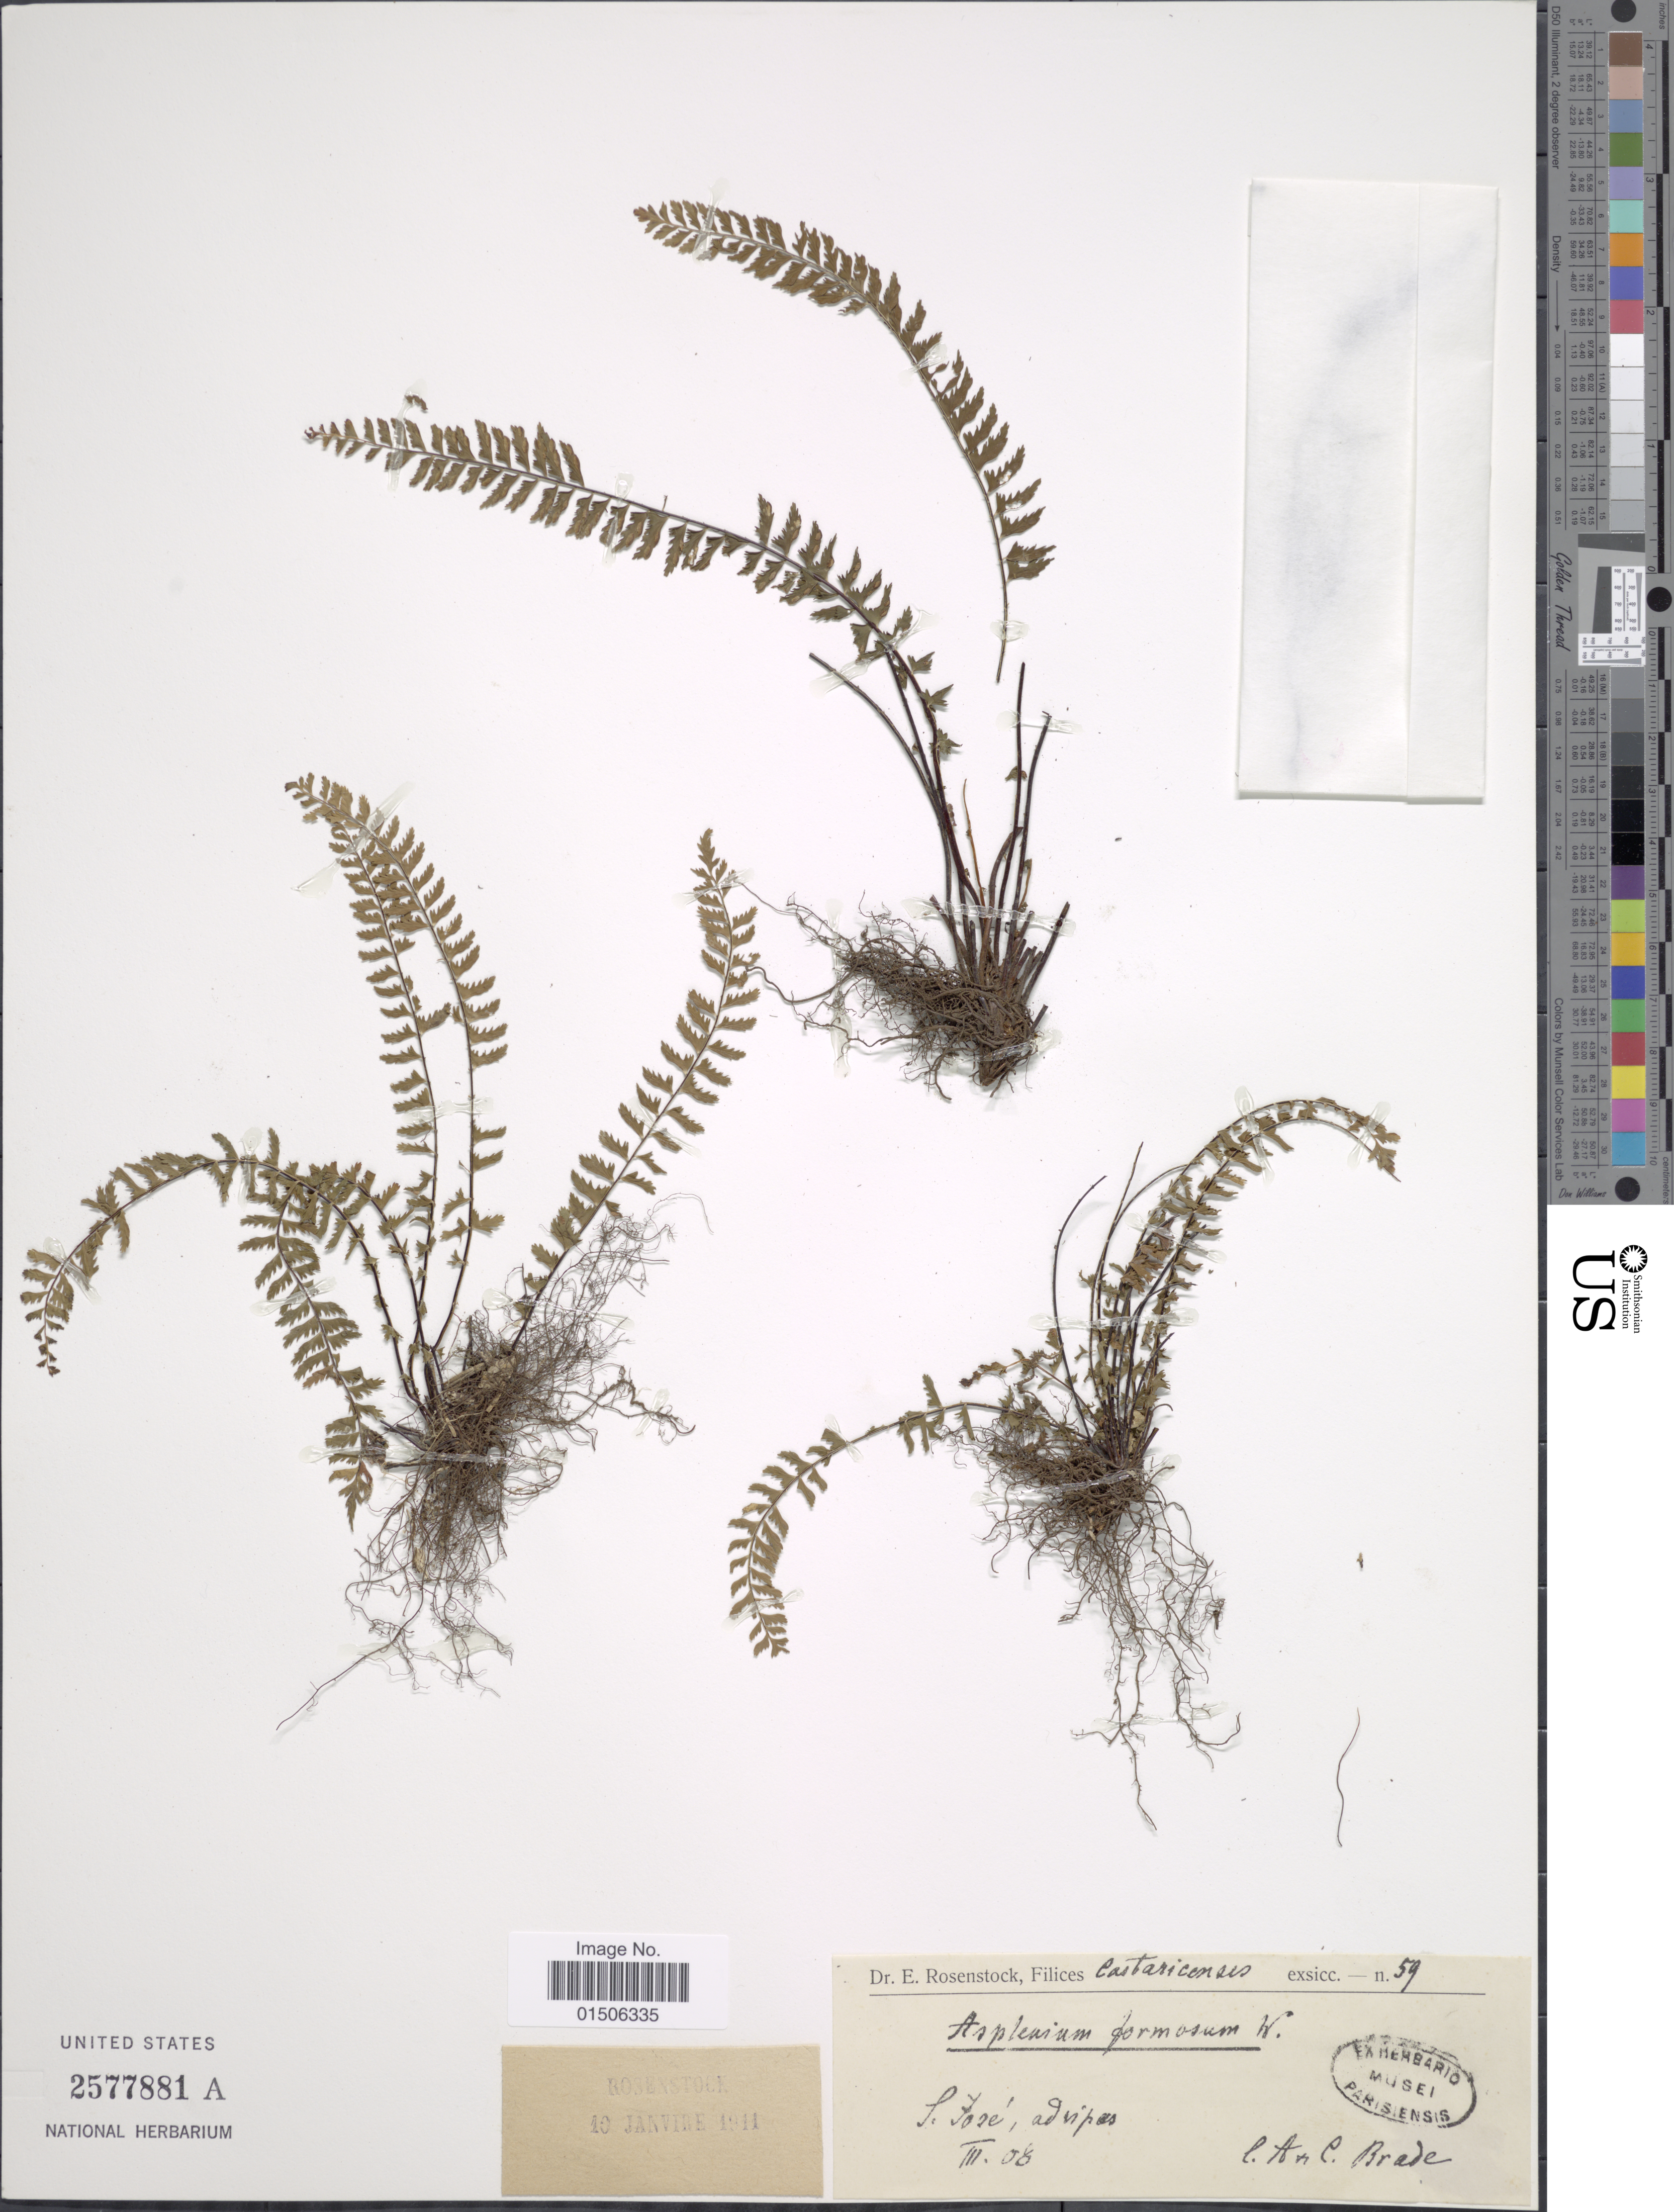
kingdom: Plantae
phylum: Tracheophyta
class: Polypodiopsida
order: Polypodiales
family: Aspleniaceae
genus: Asplenium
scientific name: Asplenium formosum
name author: Willd.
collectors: A. Brade & C. Brade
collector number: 59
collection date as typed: Transcribed d/m/y: /3/58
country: Costa Rica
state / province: San José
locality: S. José, ad ripas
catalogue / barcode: US 2577881A